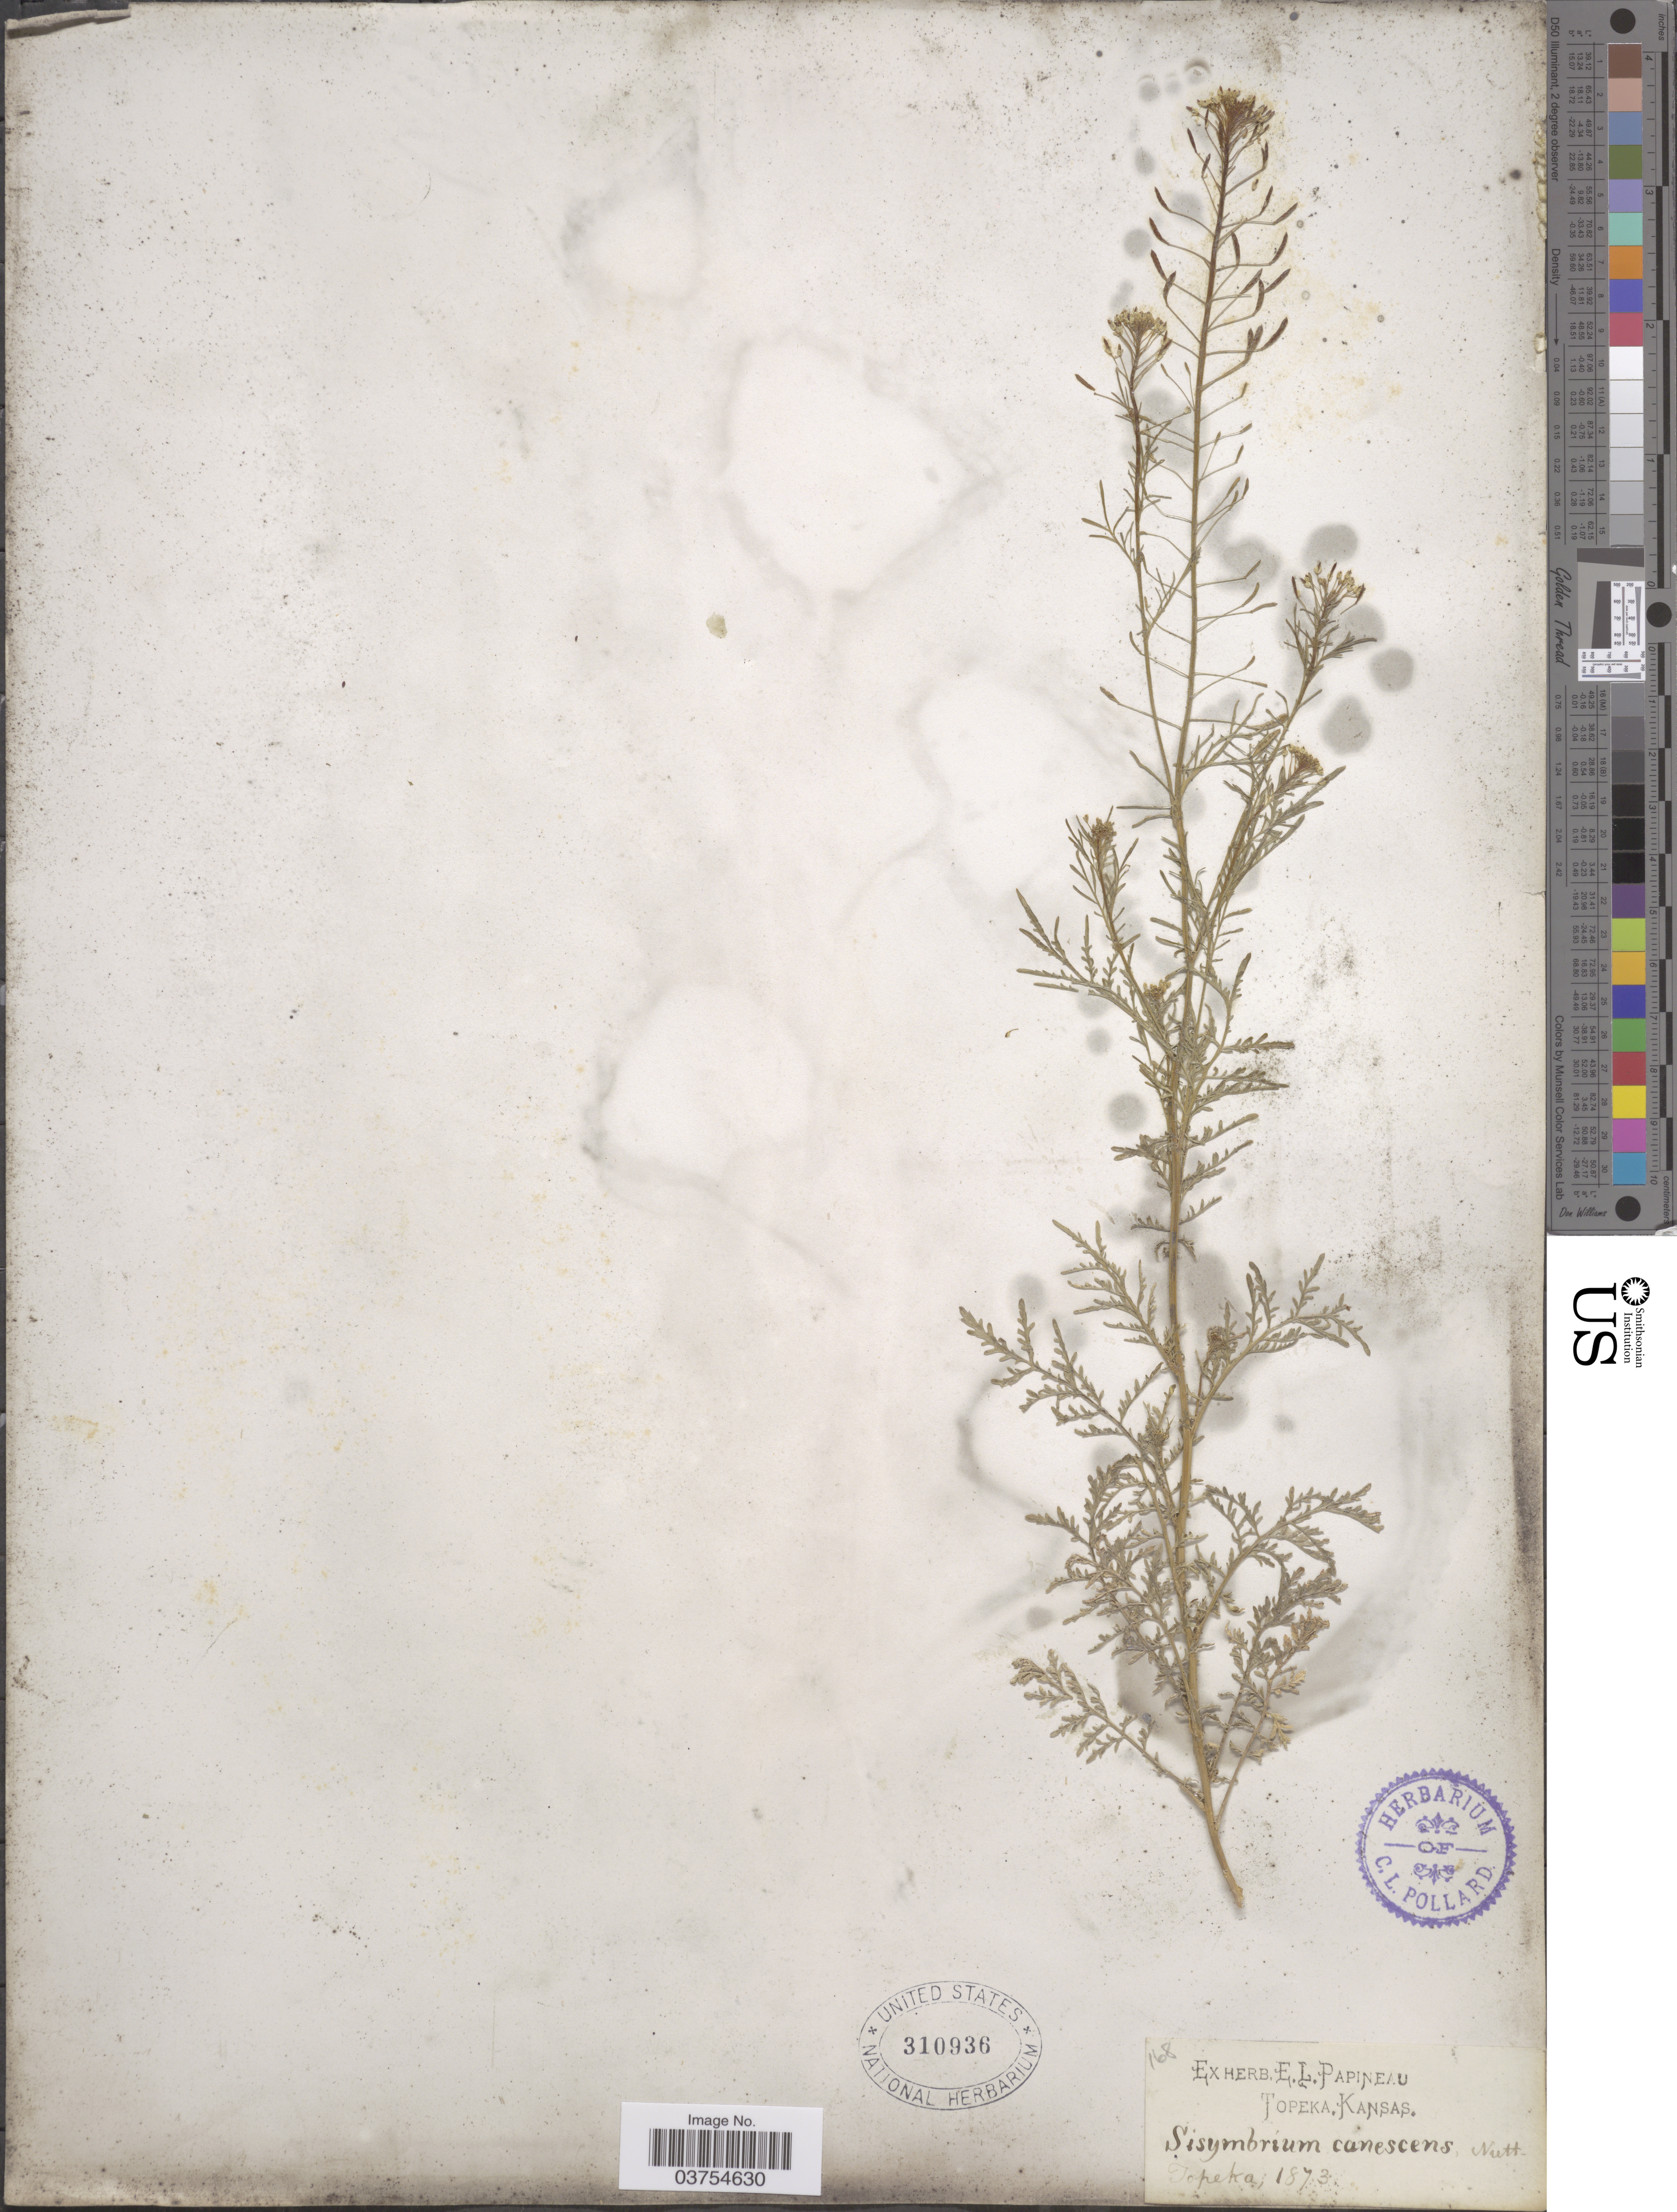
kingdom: Plantae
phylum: Tracheophyta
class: Magnoliopsida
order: Brassicales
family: Brassicaceae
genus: Descurainia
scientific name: Descurainia pinnata var. brachycarpa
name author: (Richardson) Fernald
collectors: ex herb. E. L. Papineau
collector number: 168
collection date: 1873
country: United States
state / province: Kansas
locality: Topeka.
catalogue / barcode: US 310936